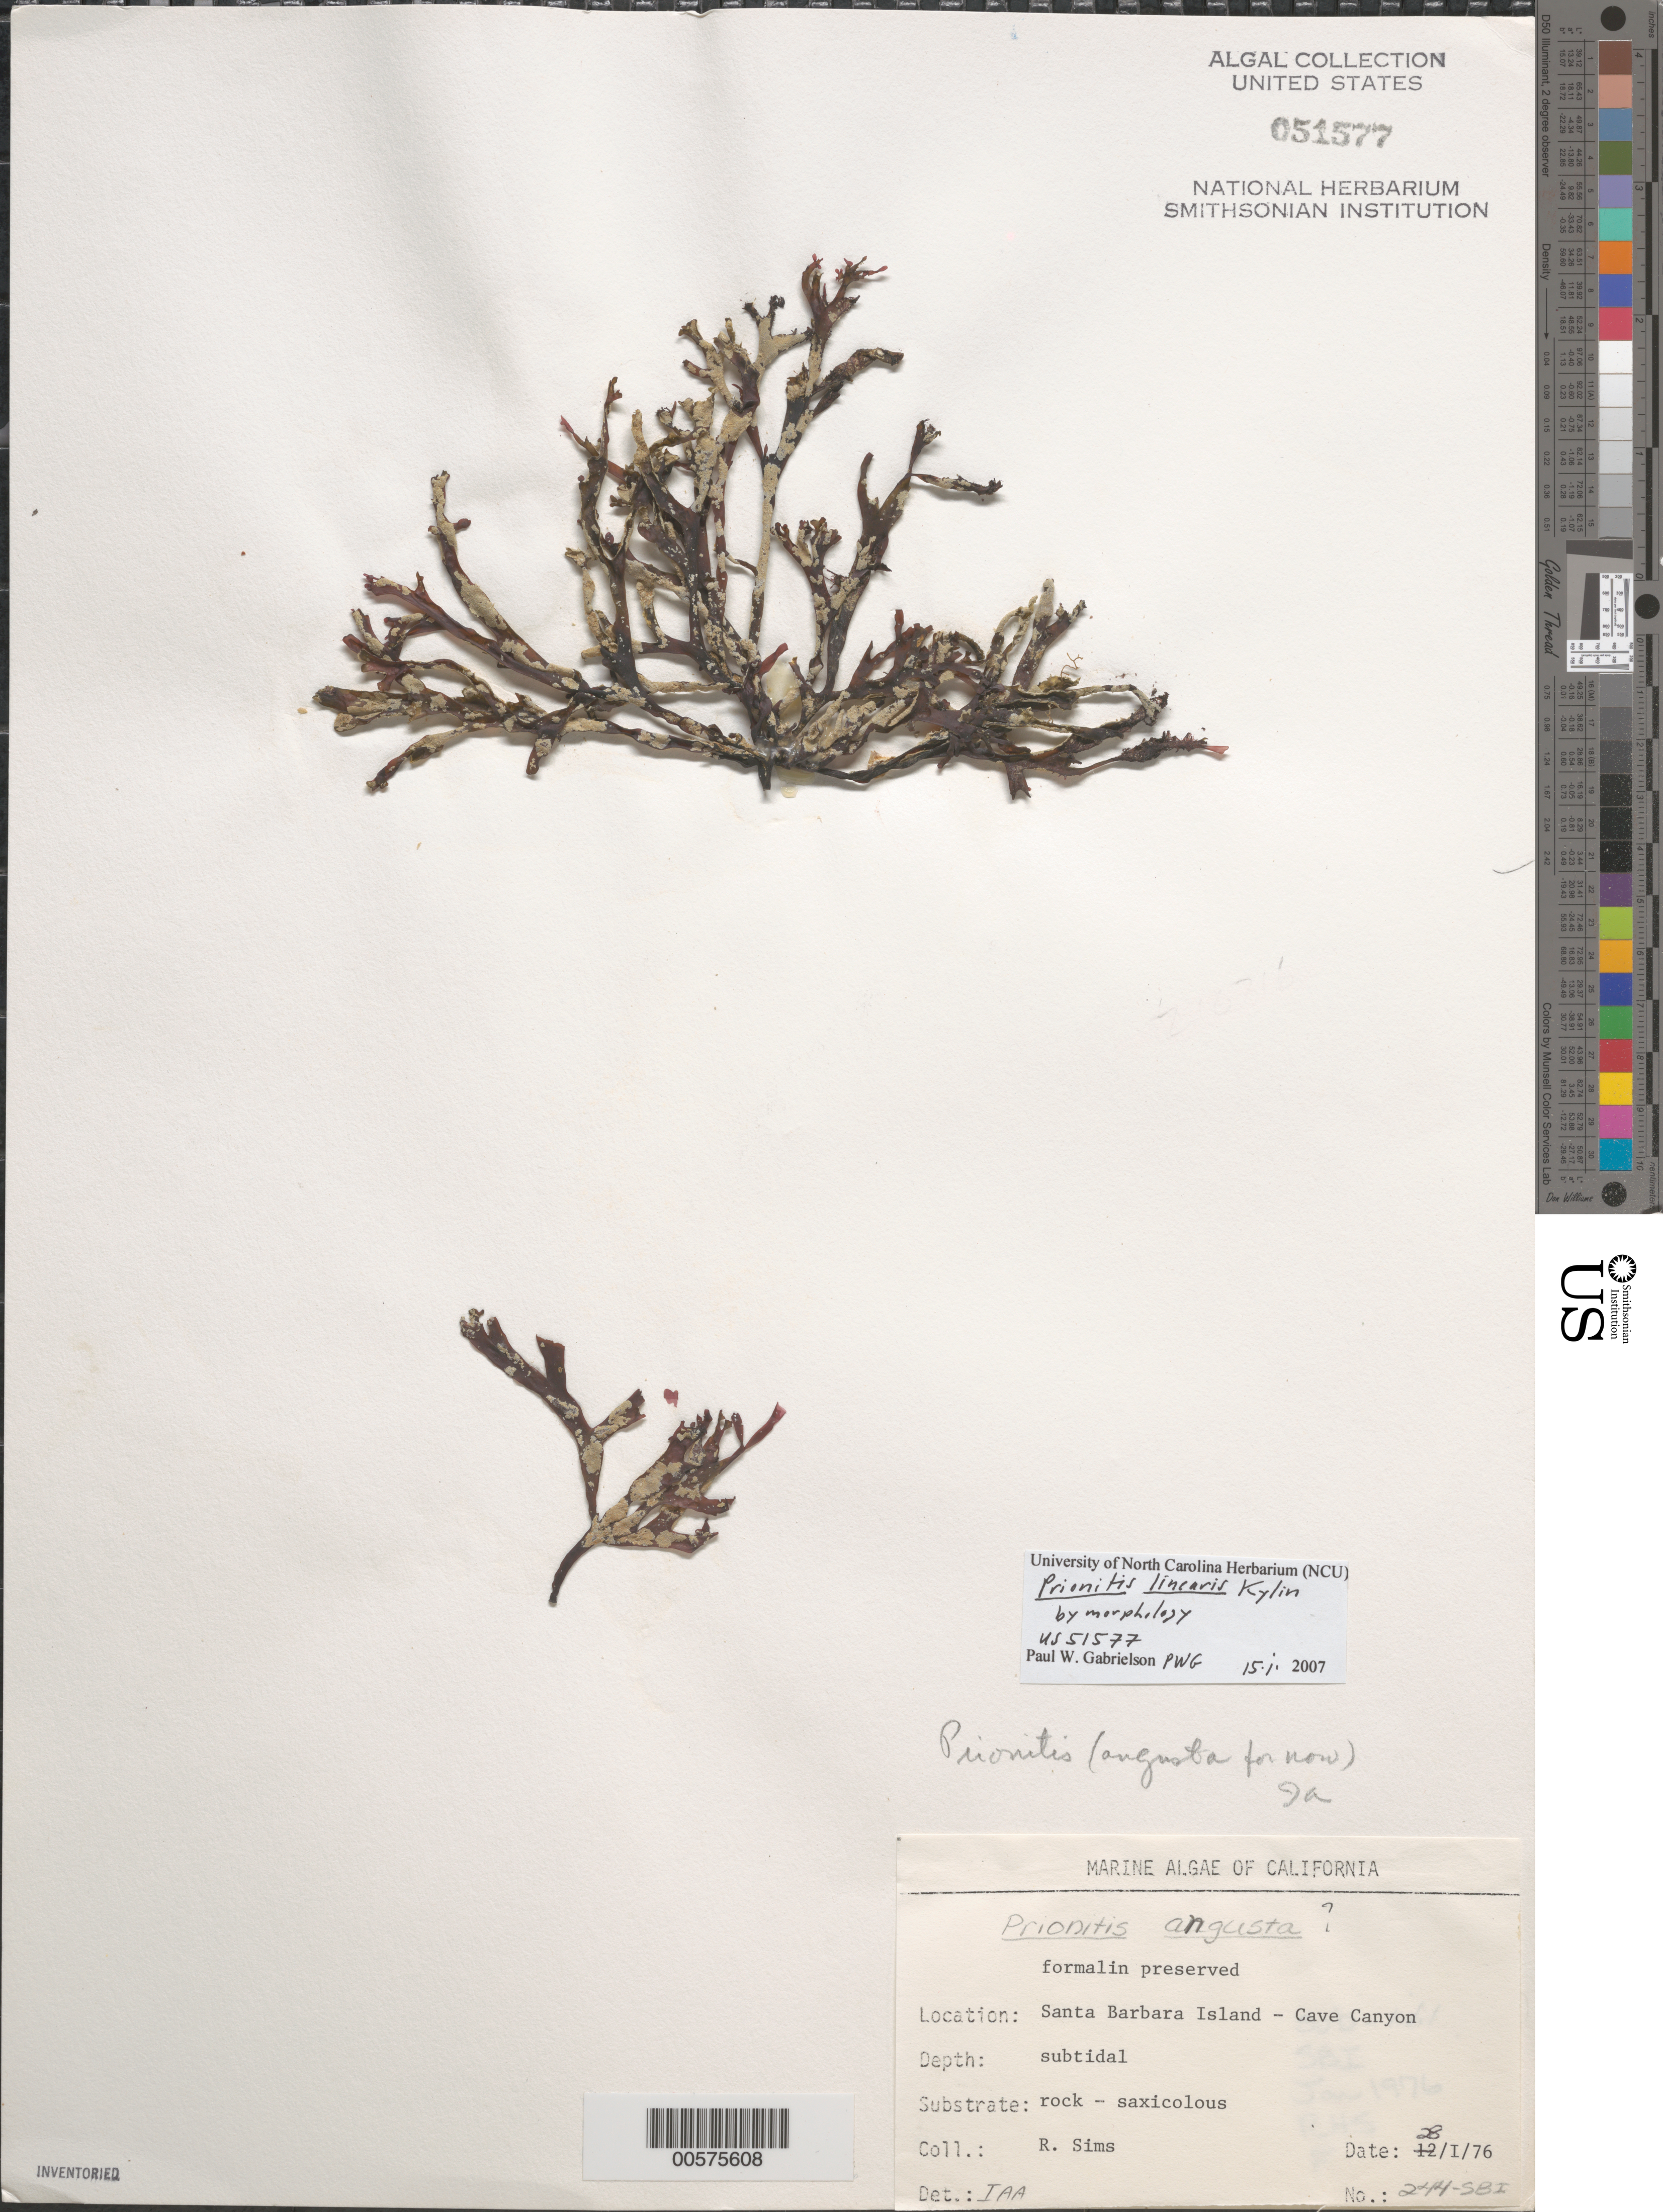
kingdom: Plantae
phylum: Rhodophyta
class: Florideophyceae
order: Cryptonemiales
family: Cryptonemiaceae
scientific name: Prionitis linearis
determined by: Gabrielson, P. W.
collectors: R. H. Sims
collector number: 244-SBI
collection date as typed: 28 Jan 1976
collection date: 1976-01-28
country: United States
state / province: California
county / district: Santa Barbara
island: Santa Barbara Island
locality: Cave Canyon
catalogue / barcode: US 51577